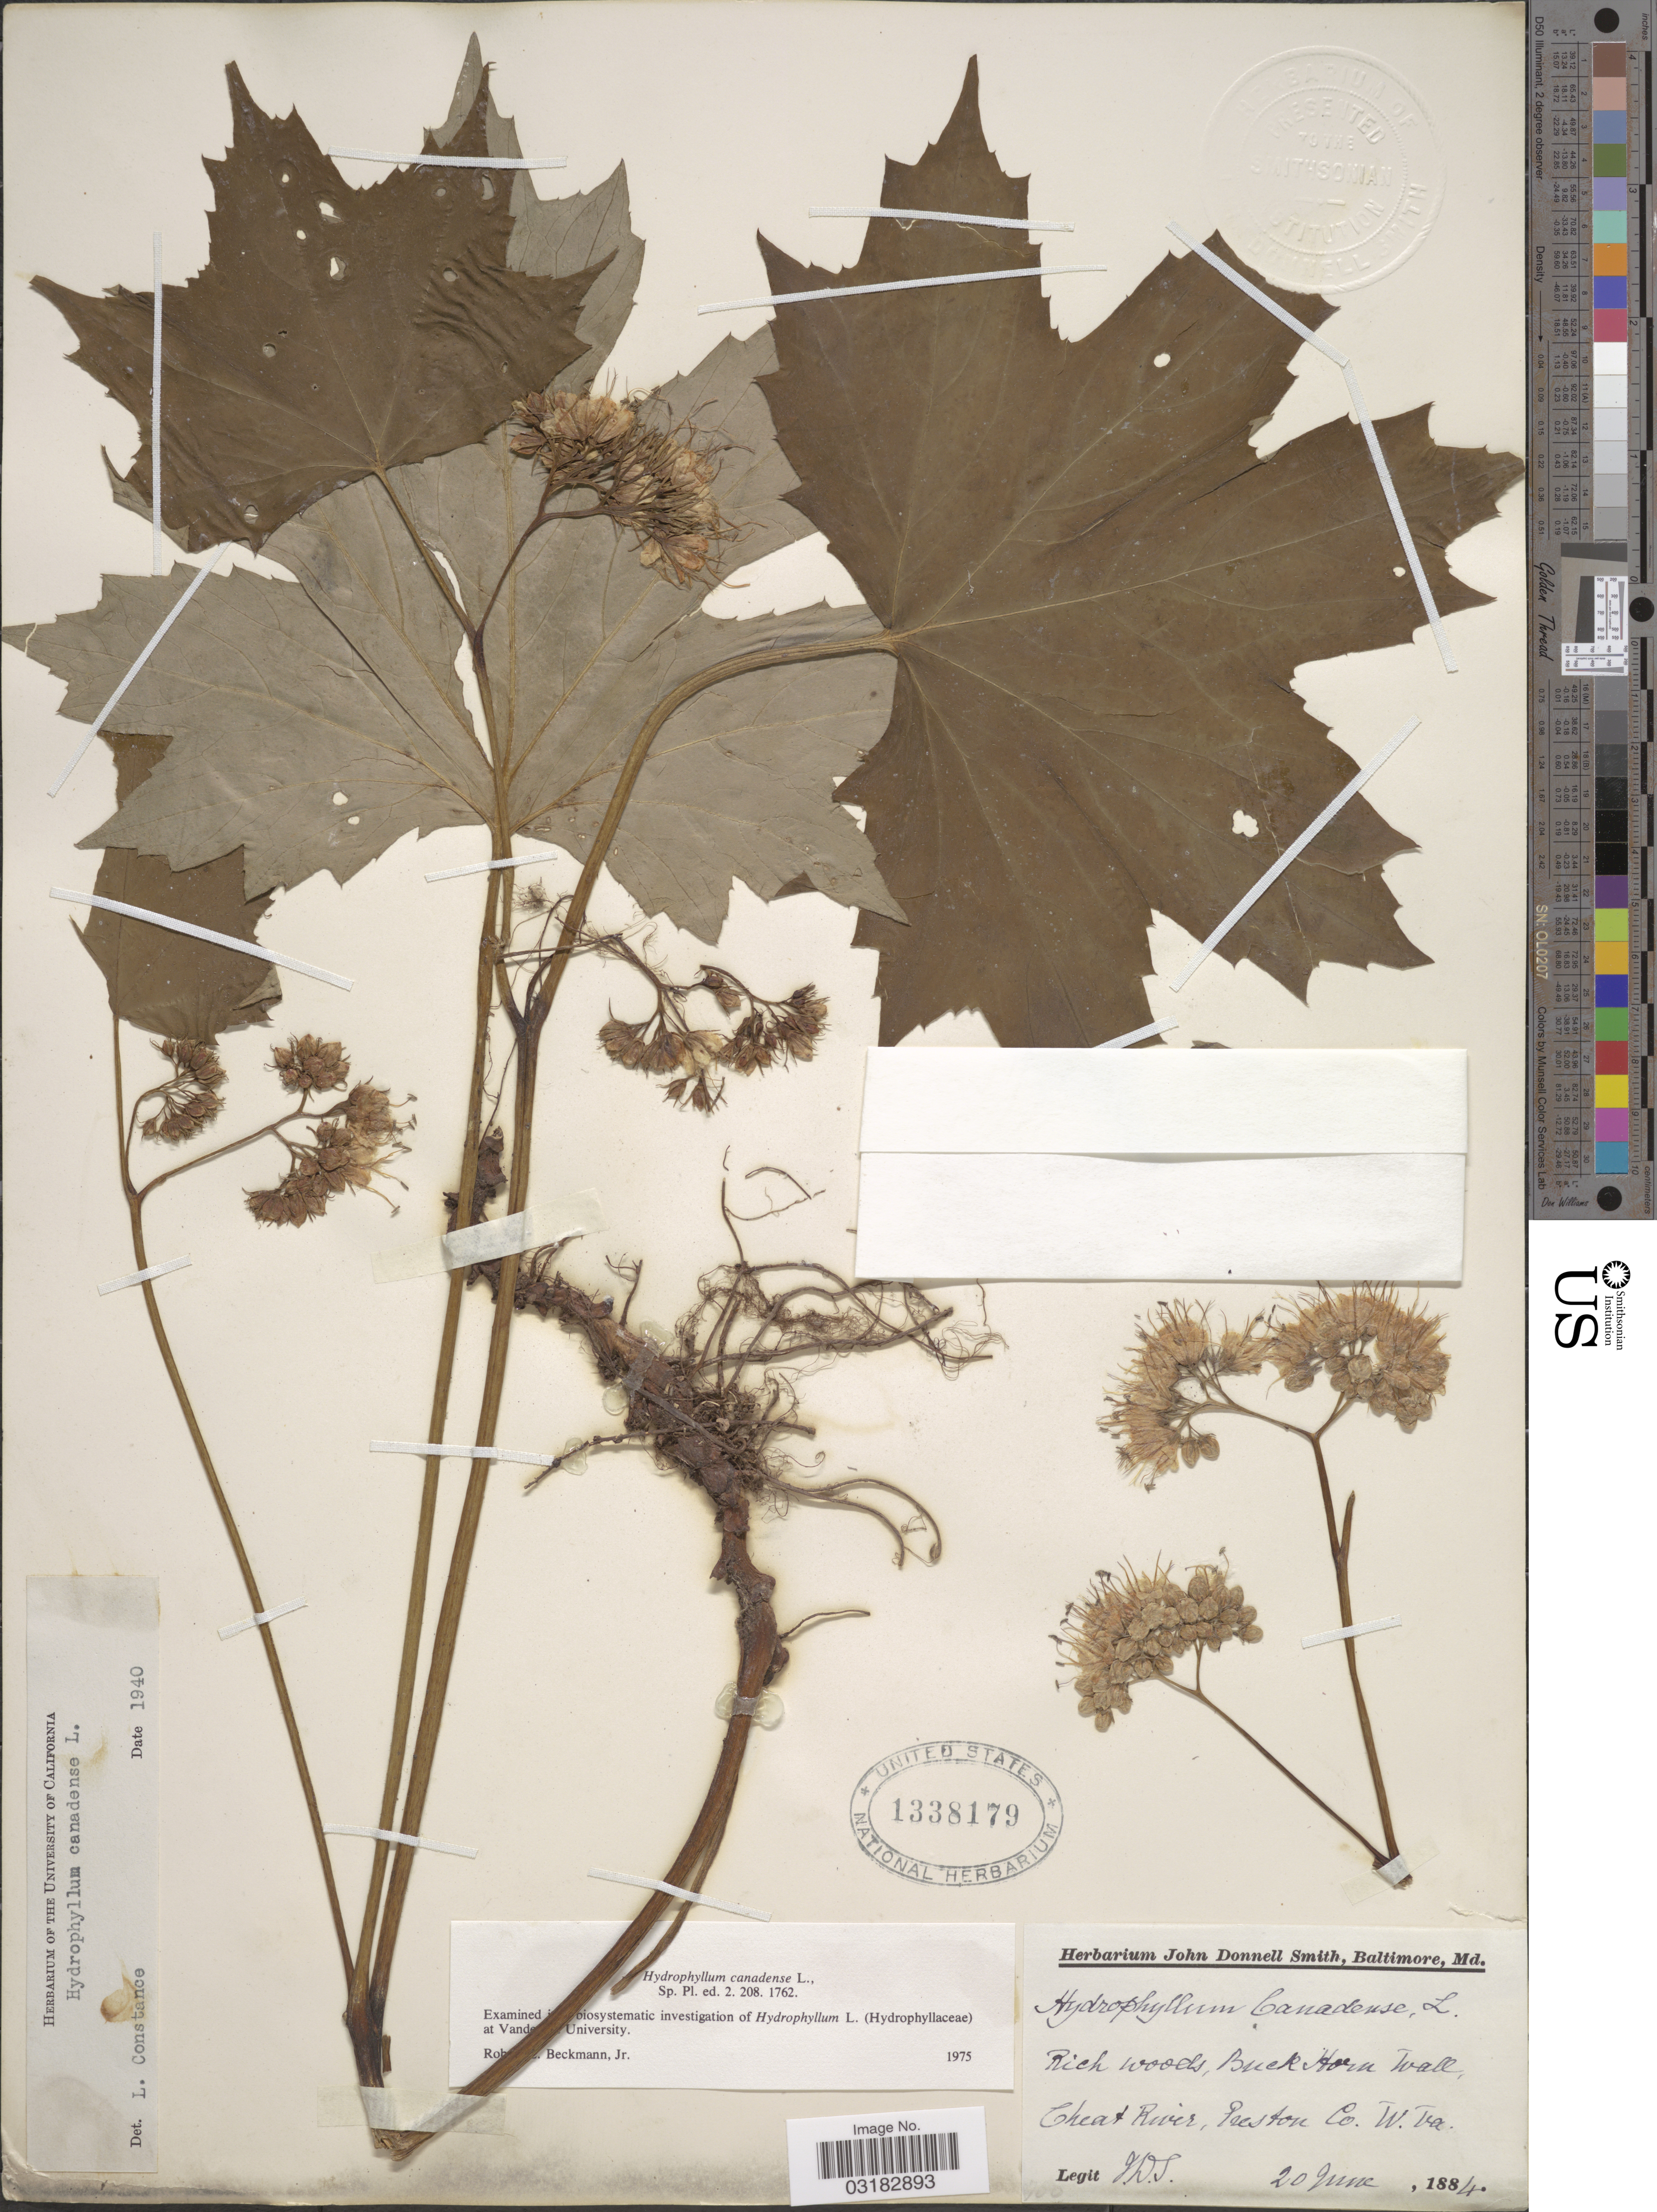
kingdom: Plantae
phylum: Tracheophyta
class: Magnoliopsida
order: Boraginales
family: Hydrophyllaceae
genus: Hydrophyllum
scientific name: Hydrophyllum canadense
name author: L.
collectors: J. Donnell Smith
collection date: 1884-06-20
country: United States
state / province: West Virginia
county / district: Preston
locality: Buck Horn Wall, Cheat River, Preston Co.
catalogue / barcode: US 1338179